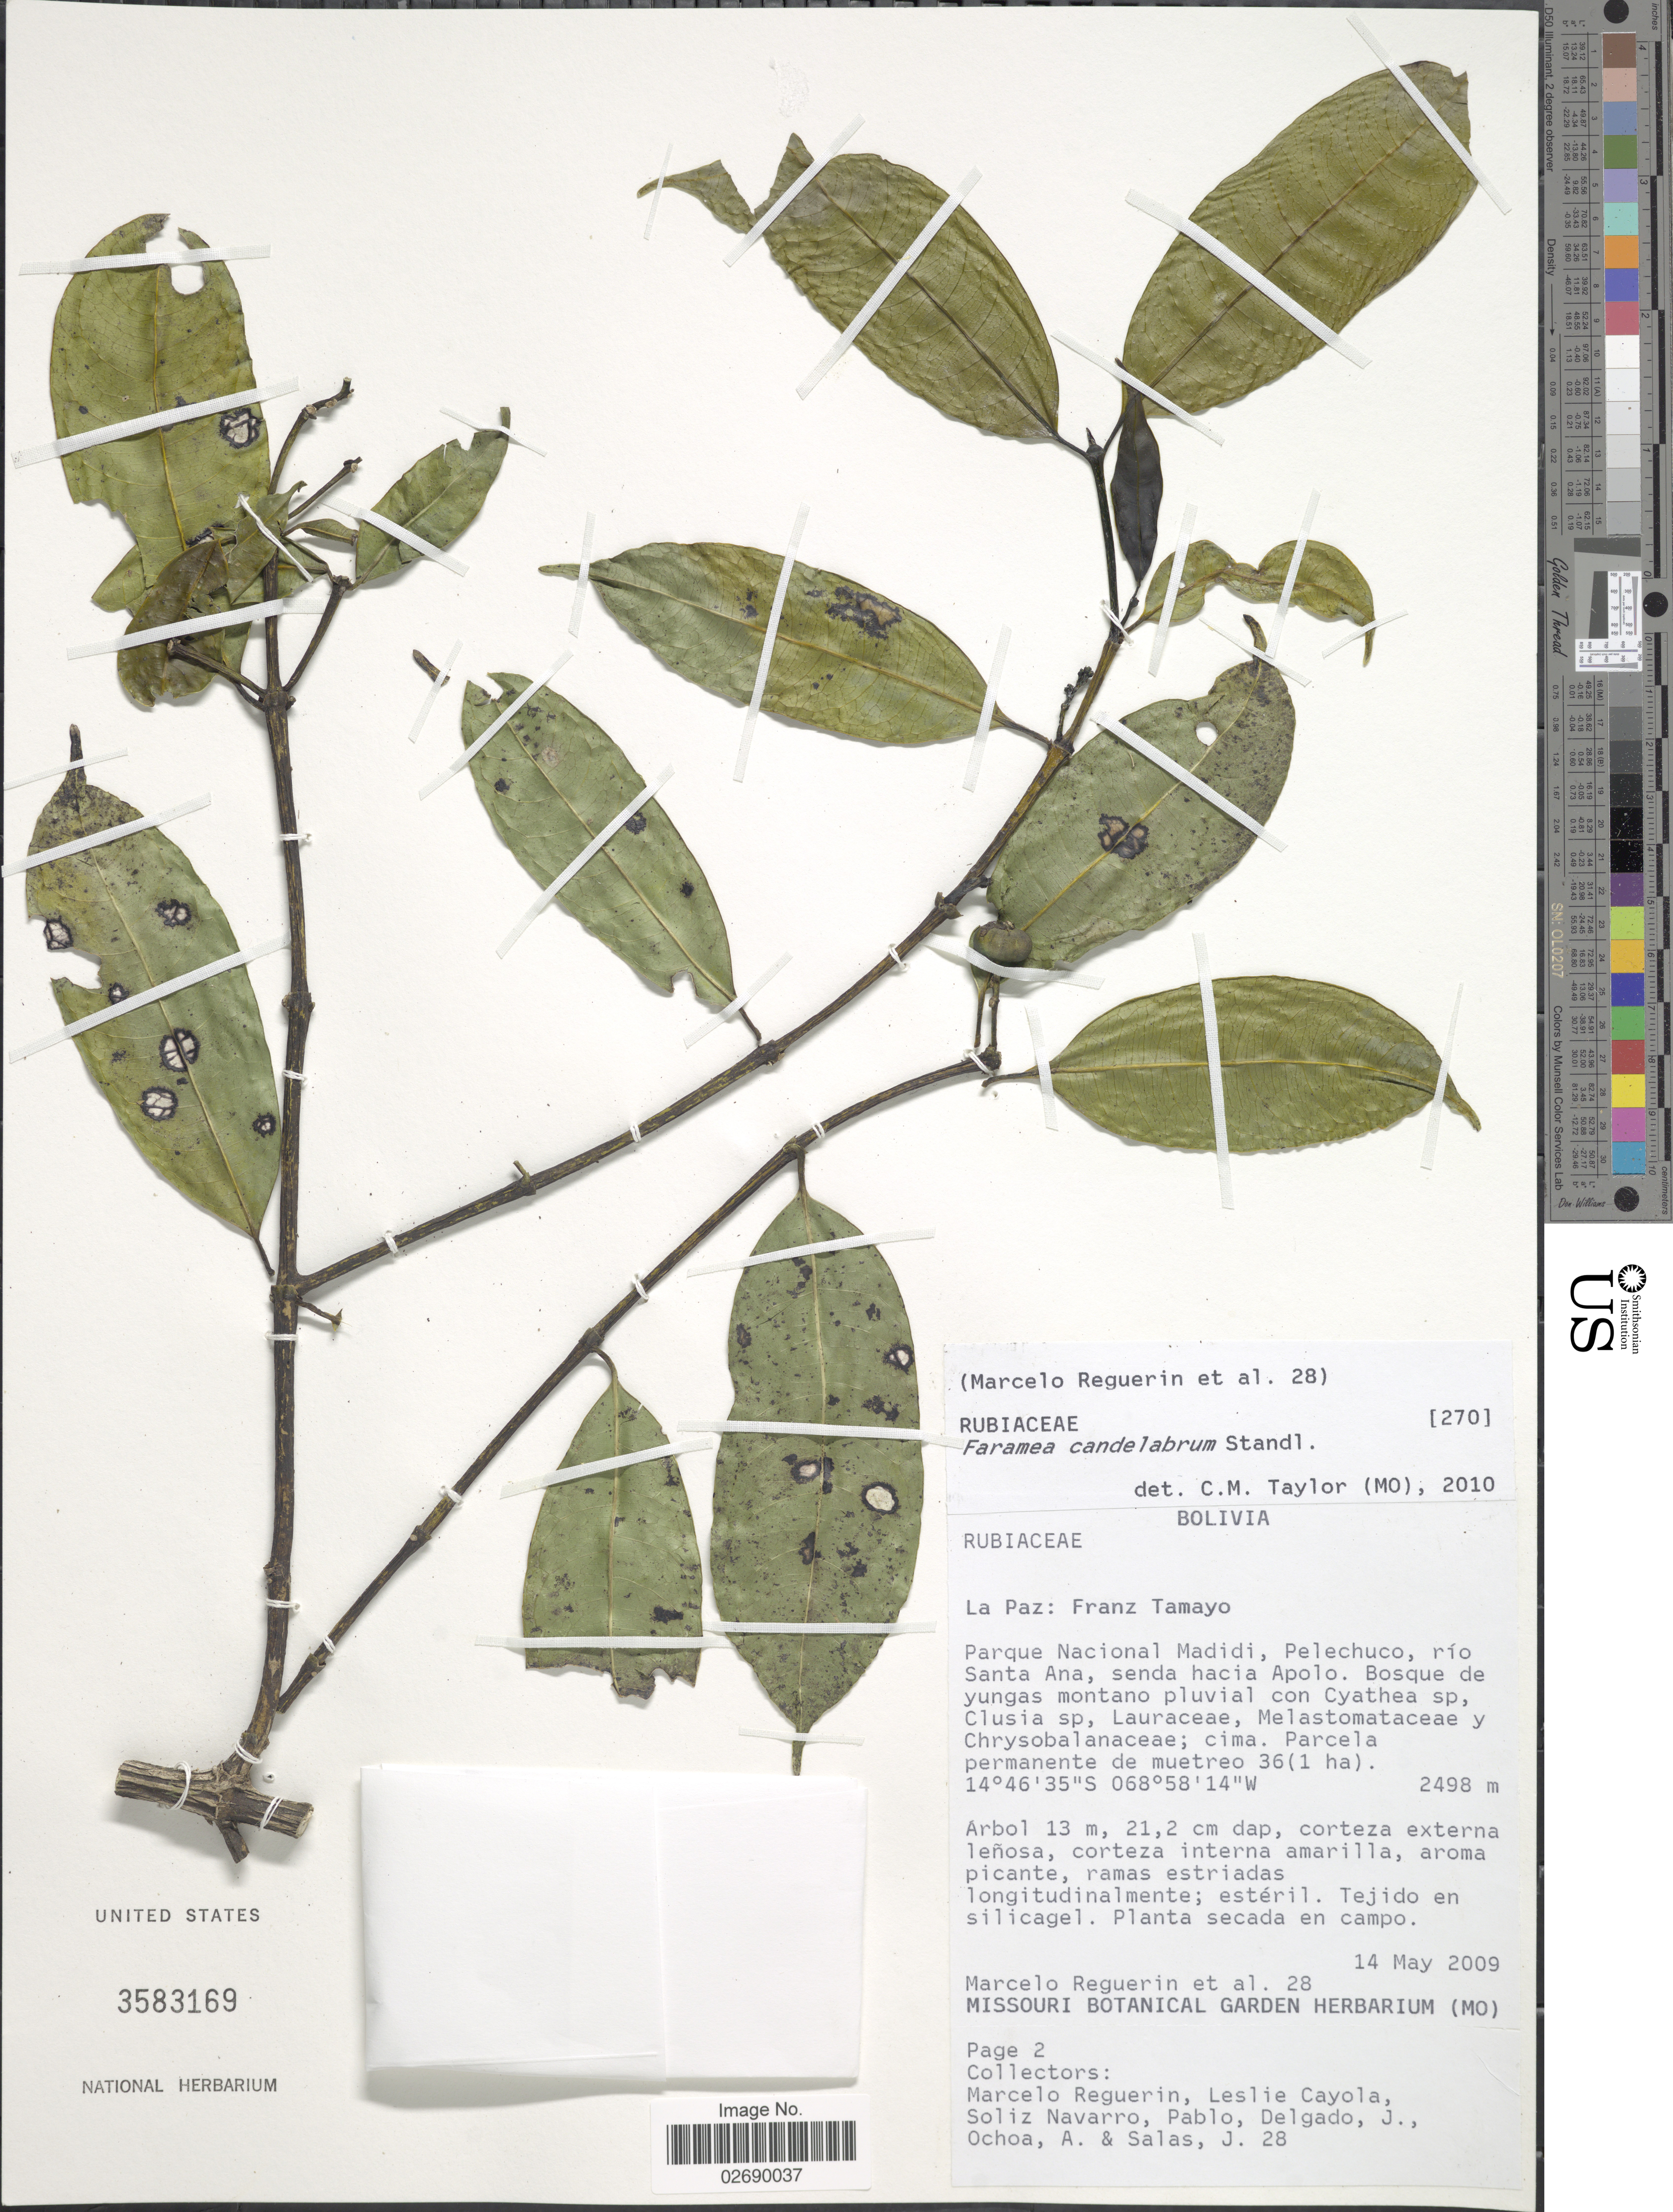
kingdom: Plantae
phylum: Tracheophyta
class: Magnoliopsida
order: Gentianales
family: Rubiaceae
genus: Faramea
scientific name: Faramea candelabrum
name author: Standl.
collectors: M. Reguerin & et al.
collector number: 28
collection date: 2009-05-14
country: Bolivia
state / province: La Paz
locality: Franz Tamayo. Parque Nacional Madidi, Pelechuco, rio Santa Ana, senda hacia Apolo. Parcela permanente de muetreo 36 (1 ha)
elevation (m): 2498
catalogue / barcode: US 3583169